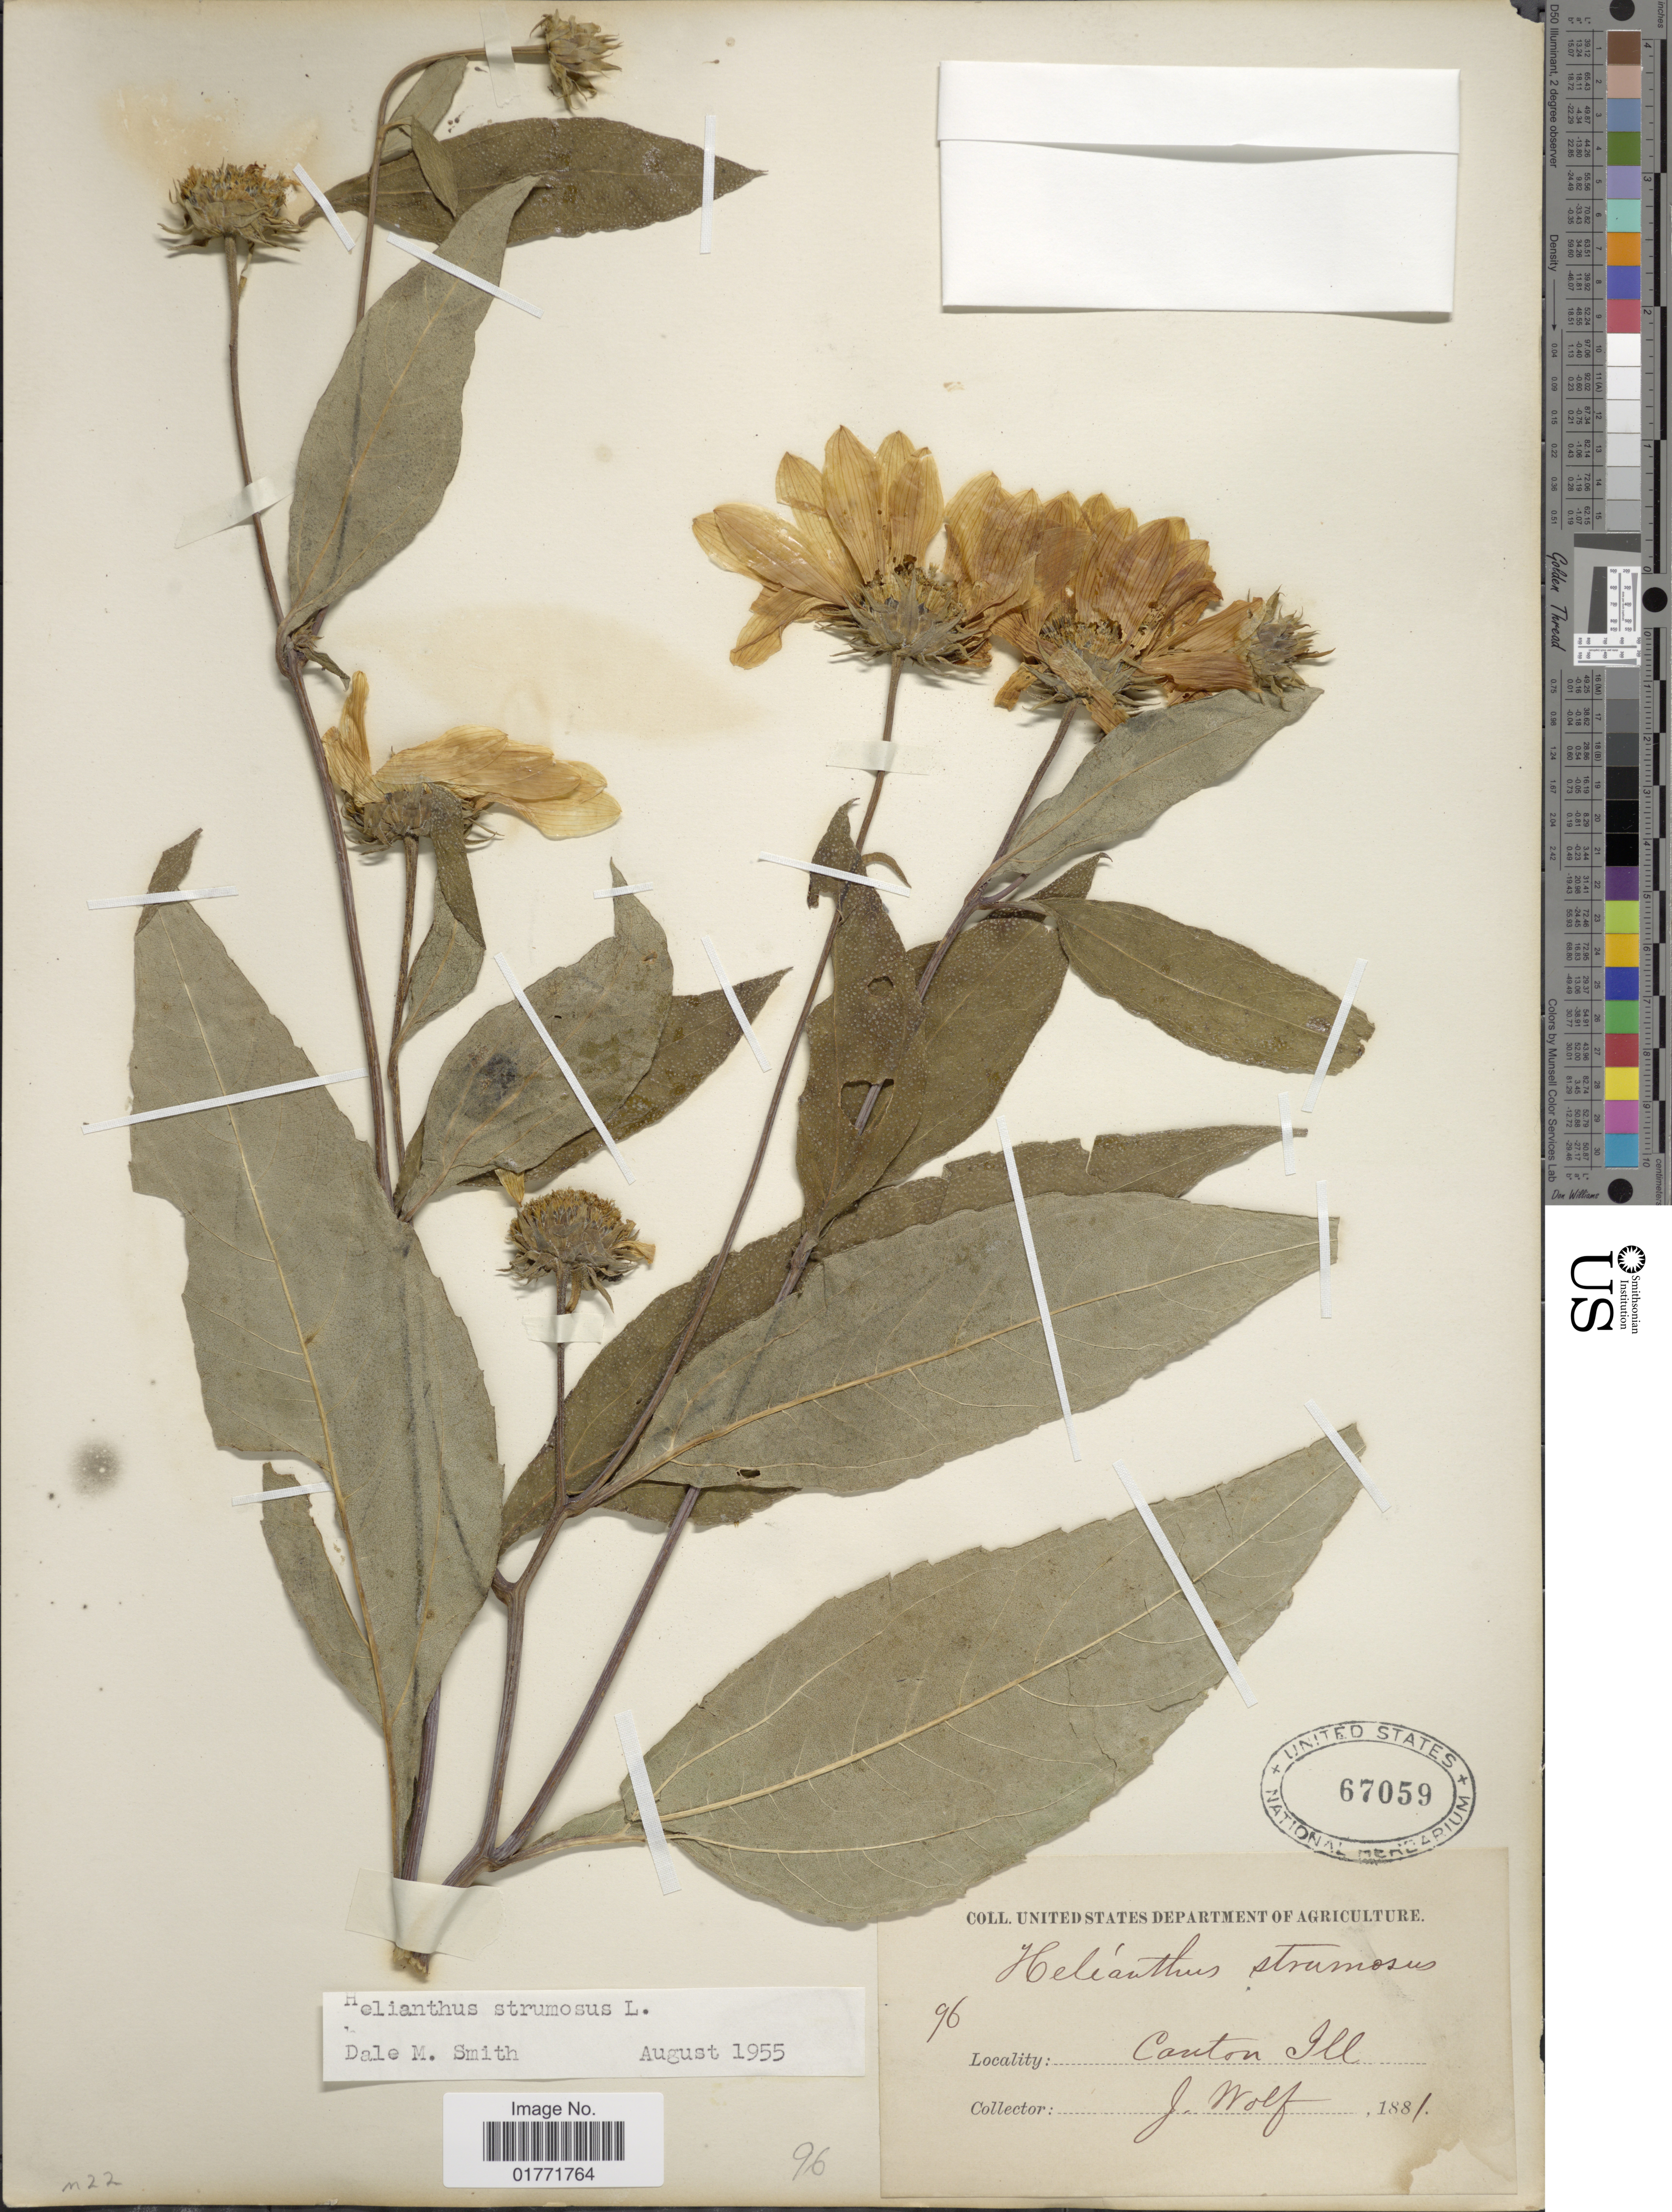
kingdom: Plantae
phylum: Tracheophyta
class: Magnoliopsida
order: Asterales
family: Asteraceae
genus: Helianthus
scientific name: Helianthus strumosus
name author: L.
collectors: J. Wolf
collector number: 96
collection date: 1881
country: United States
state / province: Illinois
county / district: Fulton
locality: Canton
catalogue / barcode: US 67059